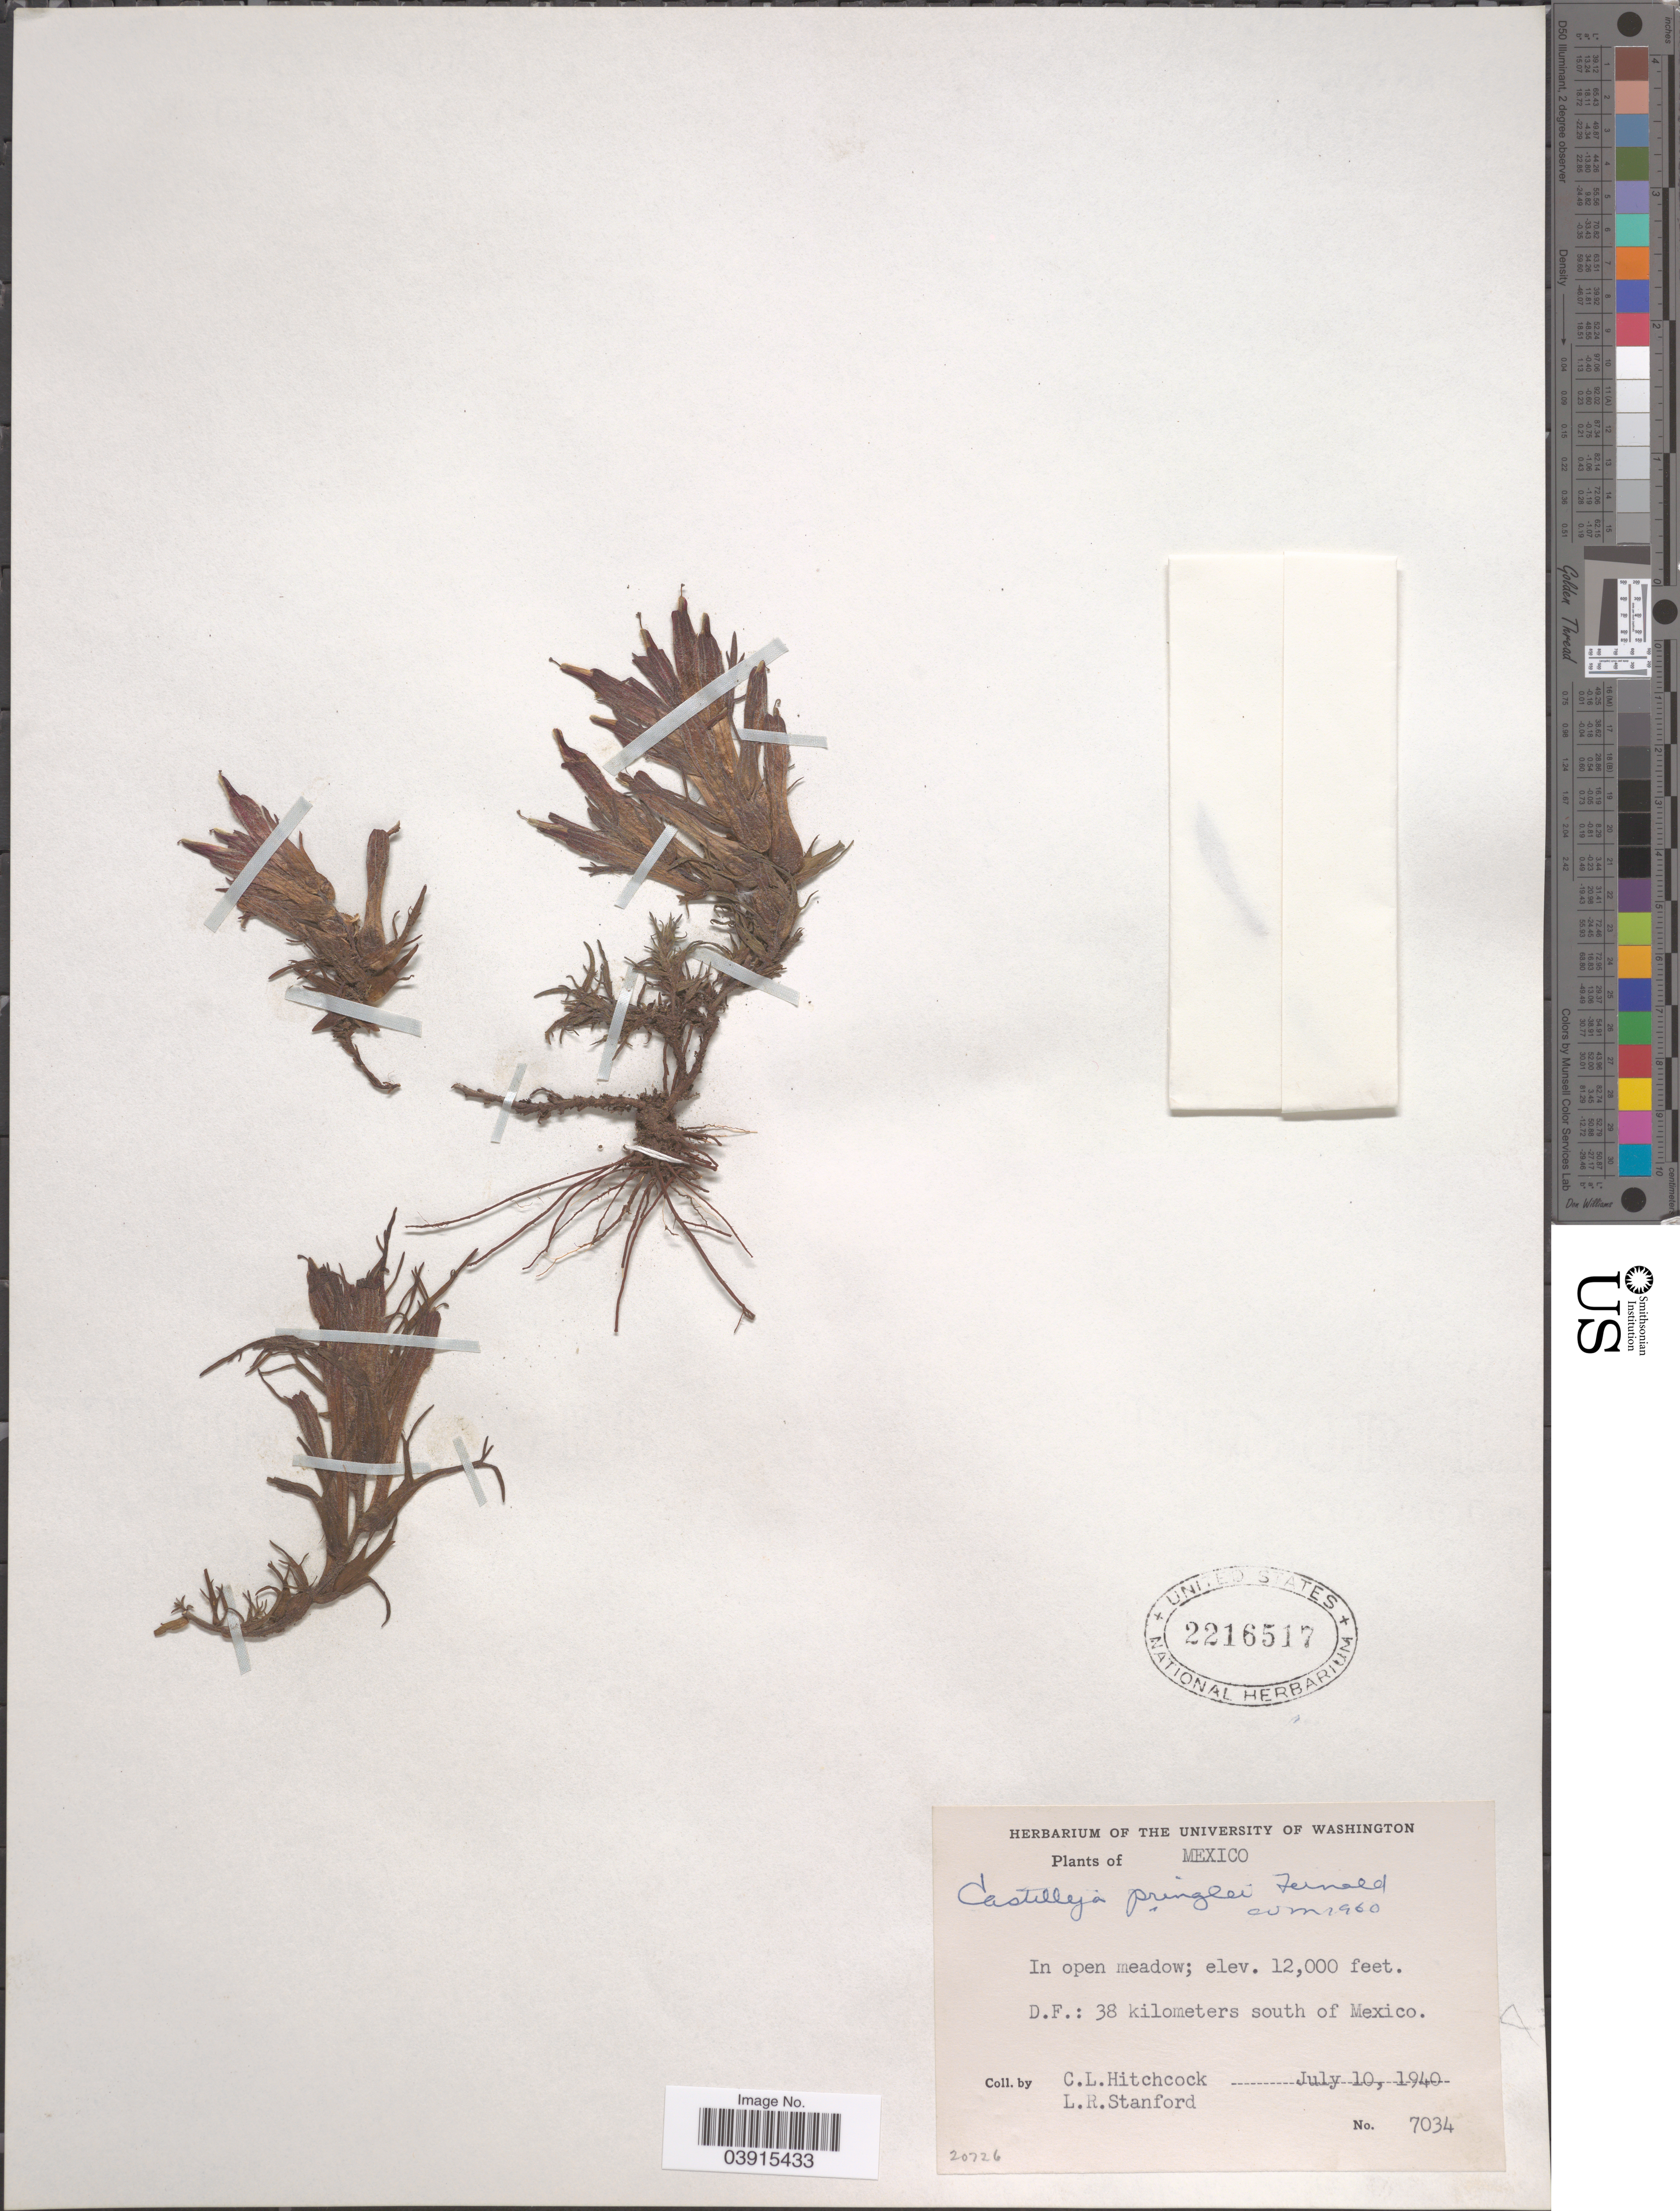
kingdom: Plantae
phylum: Tracheophyta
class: Magnoliopsida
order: Lamiales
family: Orobanchaceae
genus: Castilleja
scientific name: Castilleja schaffneri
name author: Hemsl.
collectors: C. L. Hitchcock & L. R. Stanford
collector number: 7034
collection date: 1940-07-10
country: Mexico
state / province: Distrito Federal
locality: D. F. : 38 kilometers south of Mexico.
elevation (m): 3658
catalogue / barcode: US 2216517